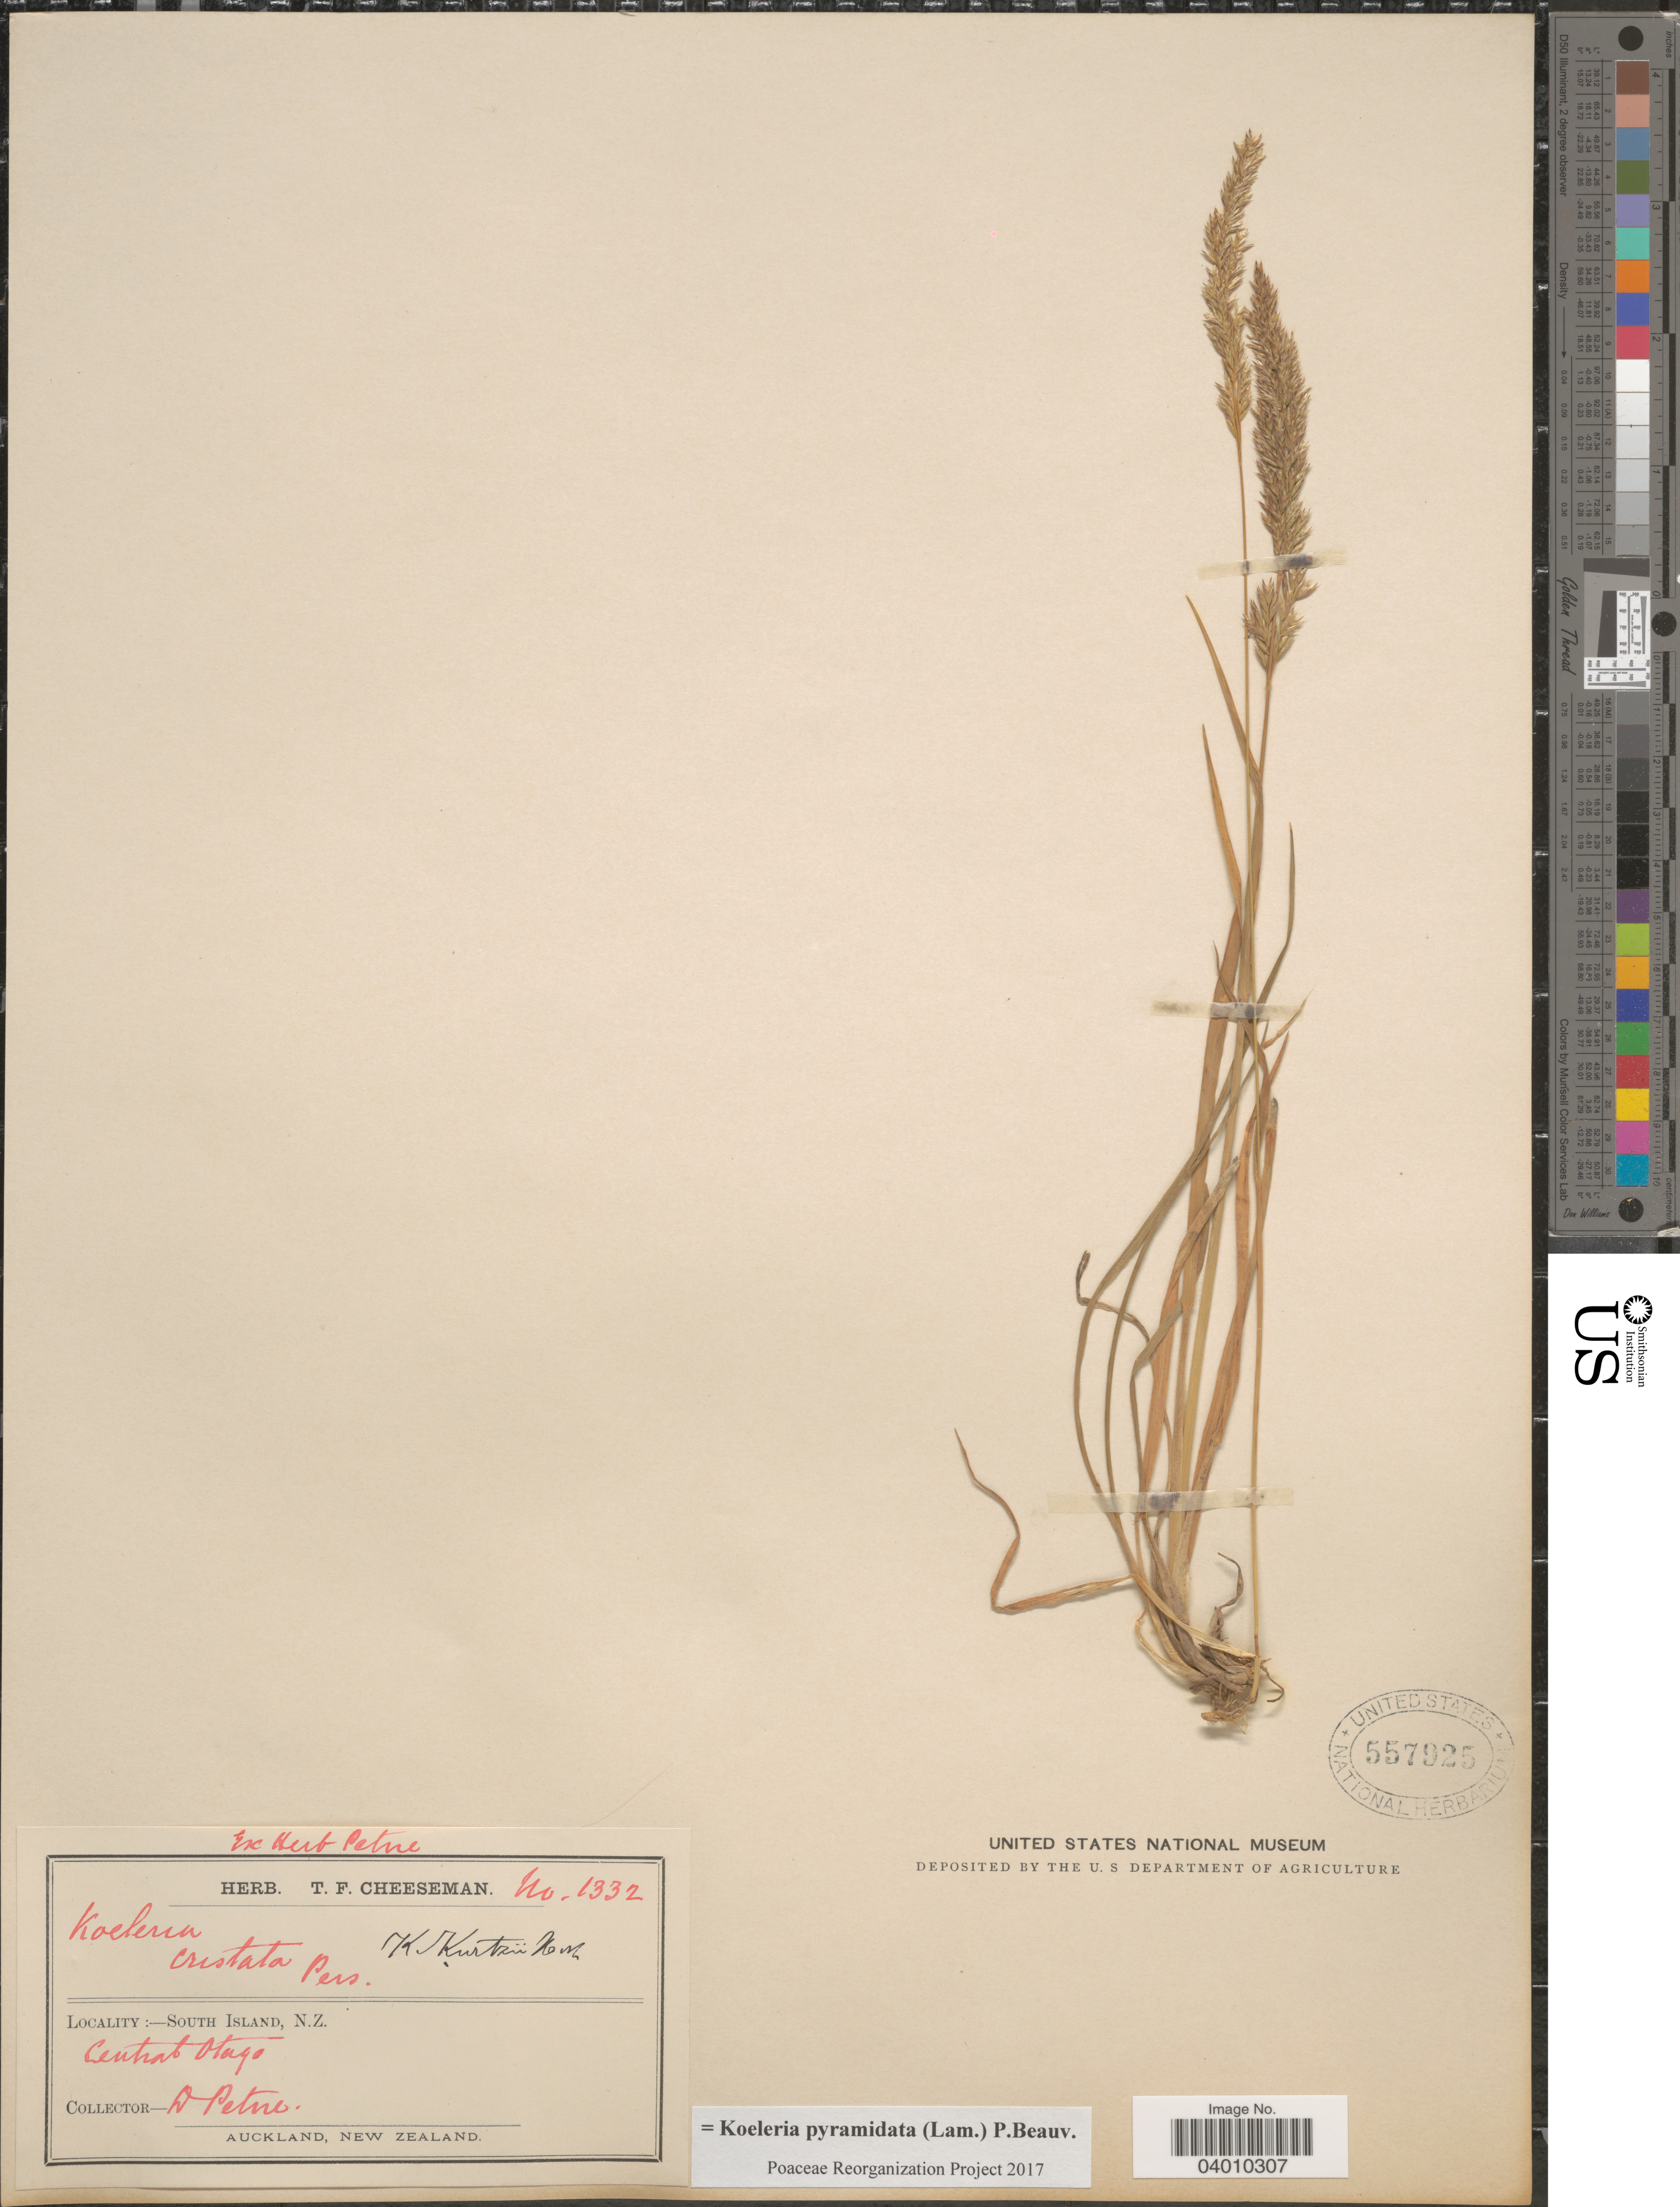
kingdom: Plantae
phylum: Tracheophyta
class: Liliopsida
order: Poales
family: Poaceae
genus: Koeleria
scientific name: Koeleria pyramidata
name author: (Lam.) P. Beauv.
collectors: D. Petrie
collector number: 1332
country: New Zealand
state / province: Otago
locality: South Island. Central Otago.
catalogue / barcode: US 557925